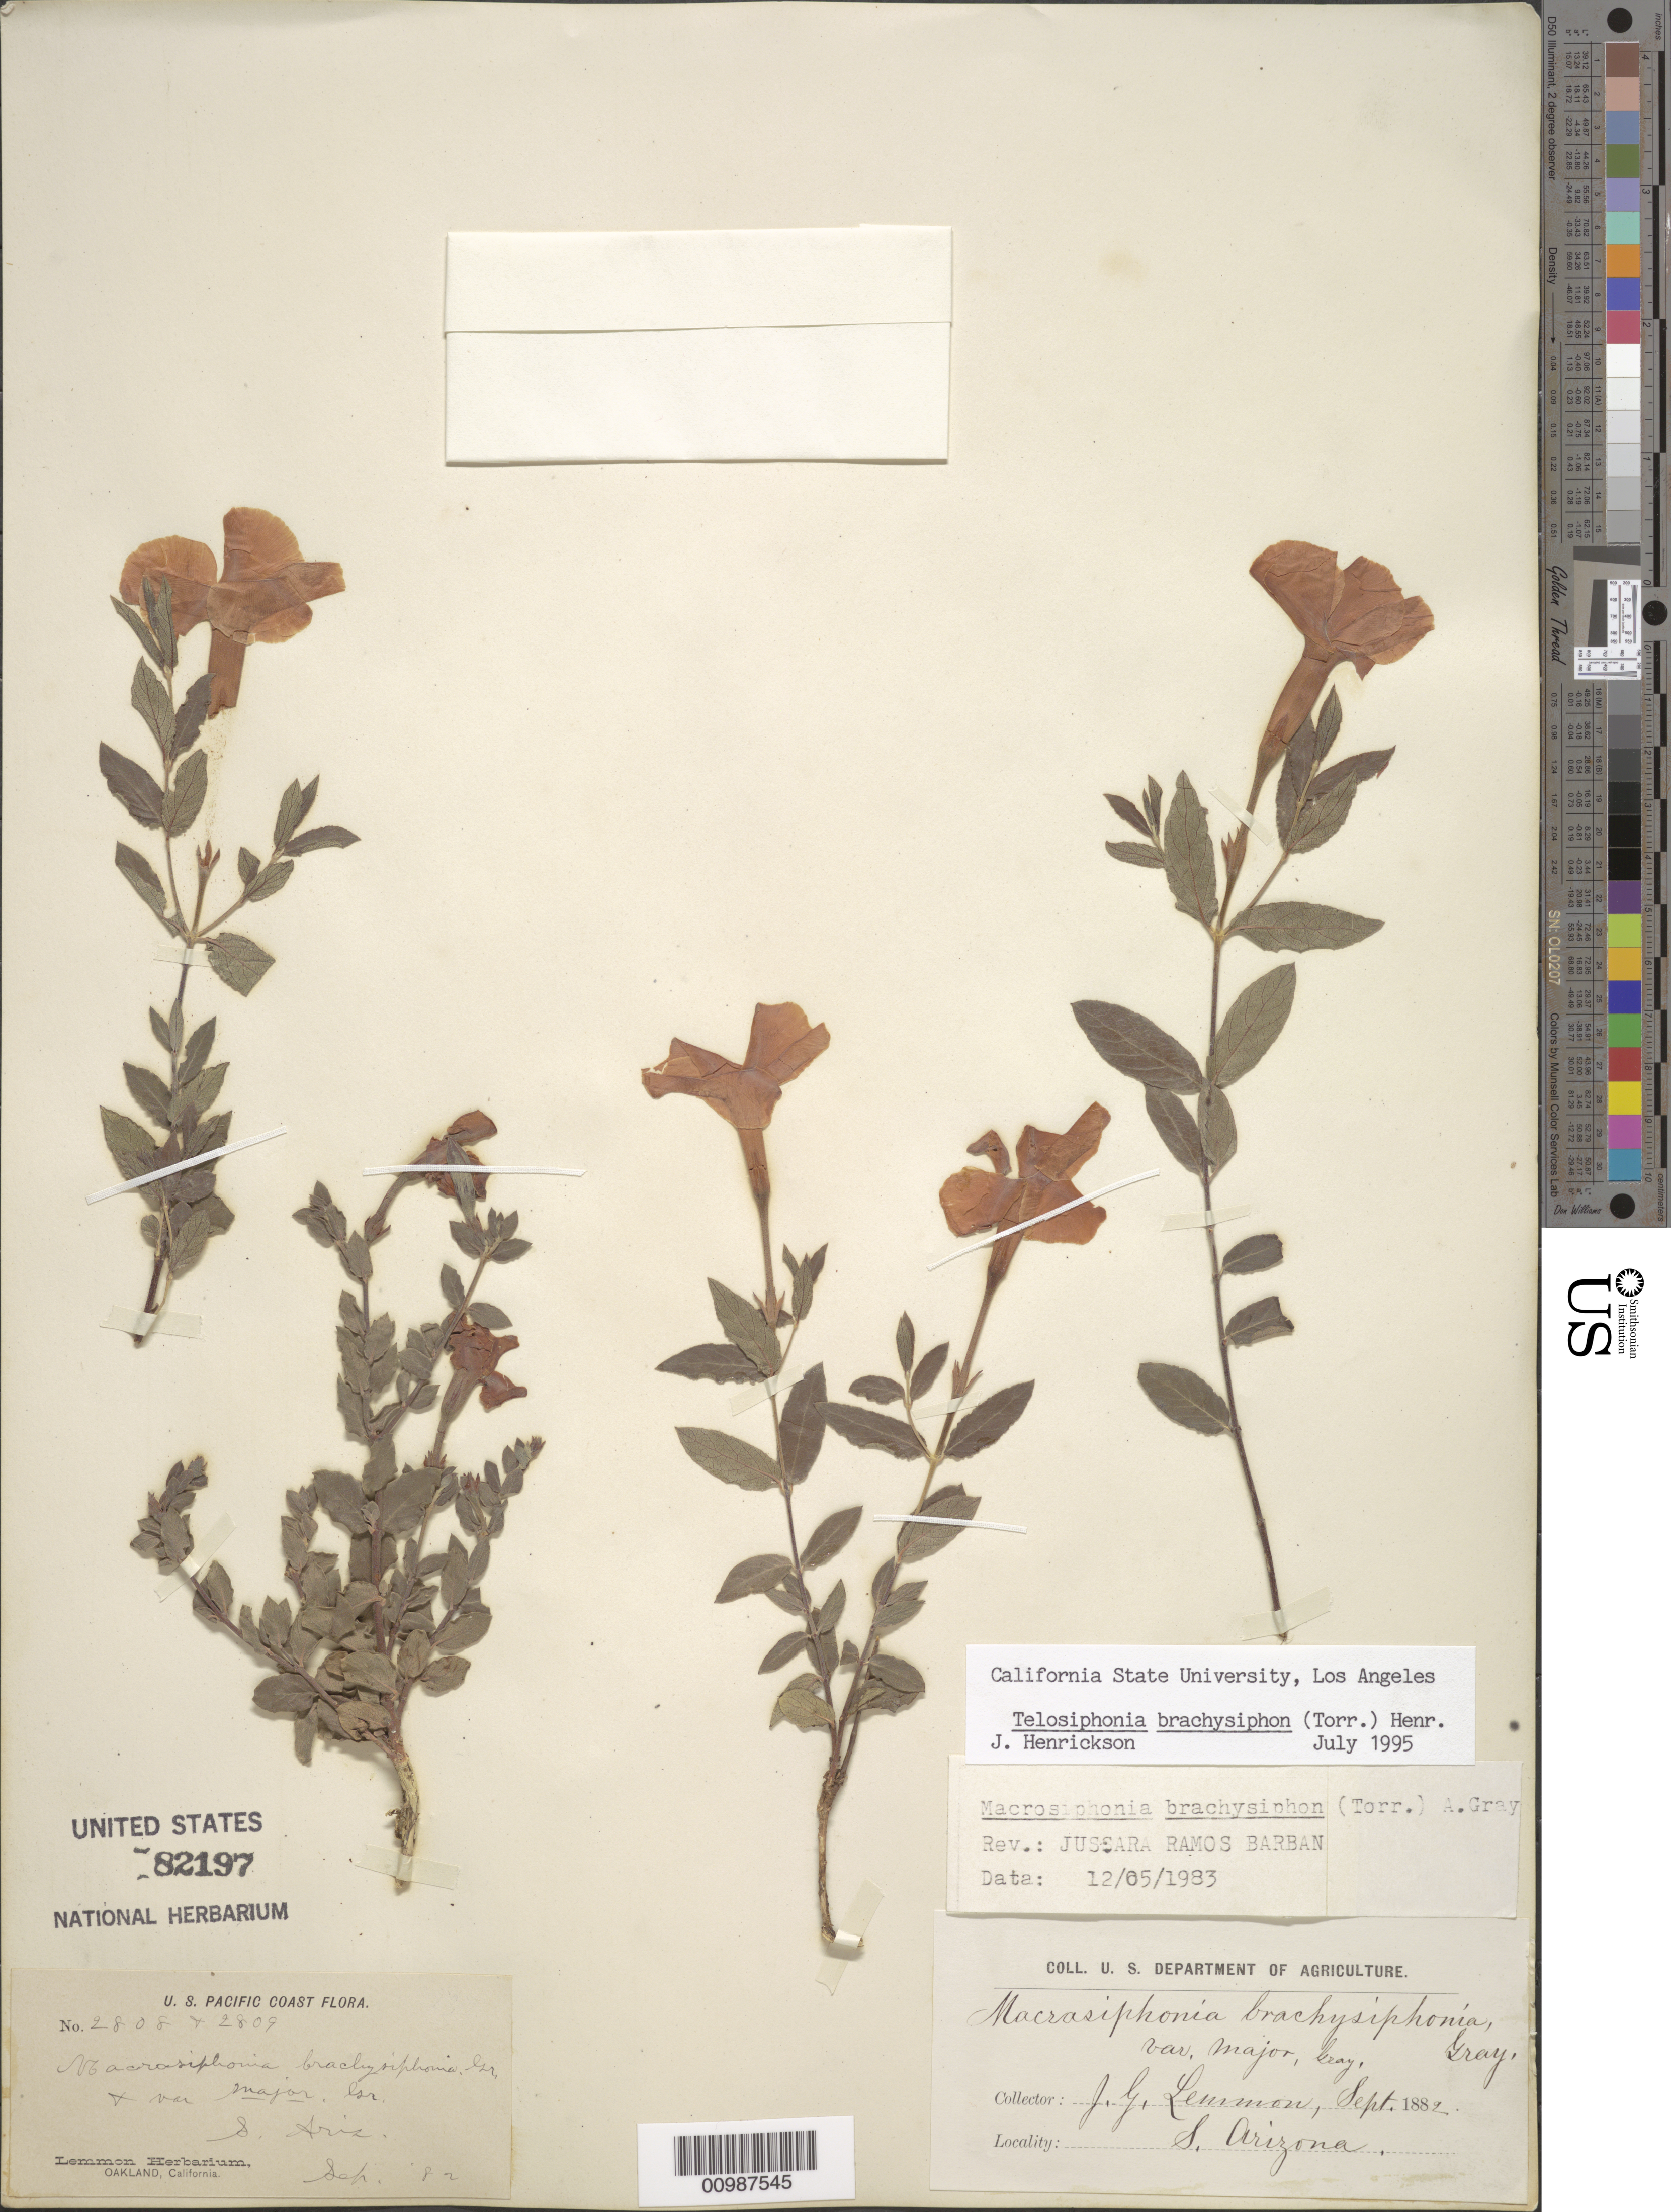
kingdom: Plantae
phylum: Tracheophyta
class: Magnoliopsida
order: Gentianales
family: Apocynaceae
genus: Macrosiphonia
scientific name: Macrosiphonia brachysiphon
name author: (Torr.) A. Gray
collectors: J. G. Lemmon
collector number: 2808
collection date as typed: Sep 1882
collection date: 1882-09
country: United States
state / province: Arizona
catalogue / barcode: US 82197